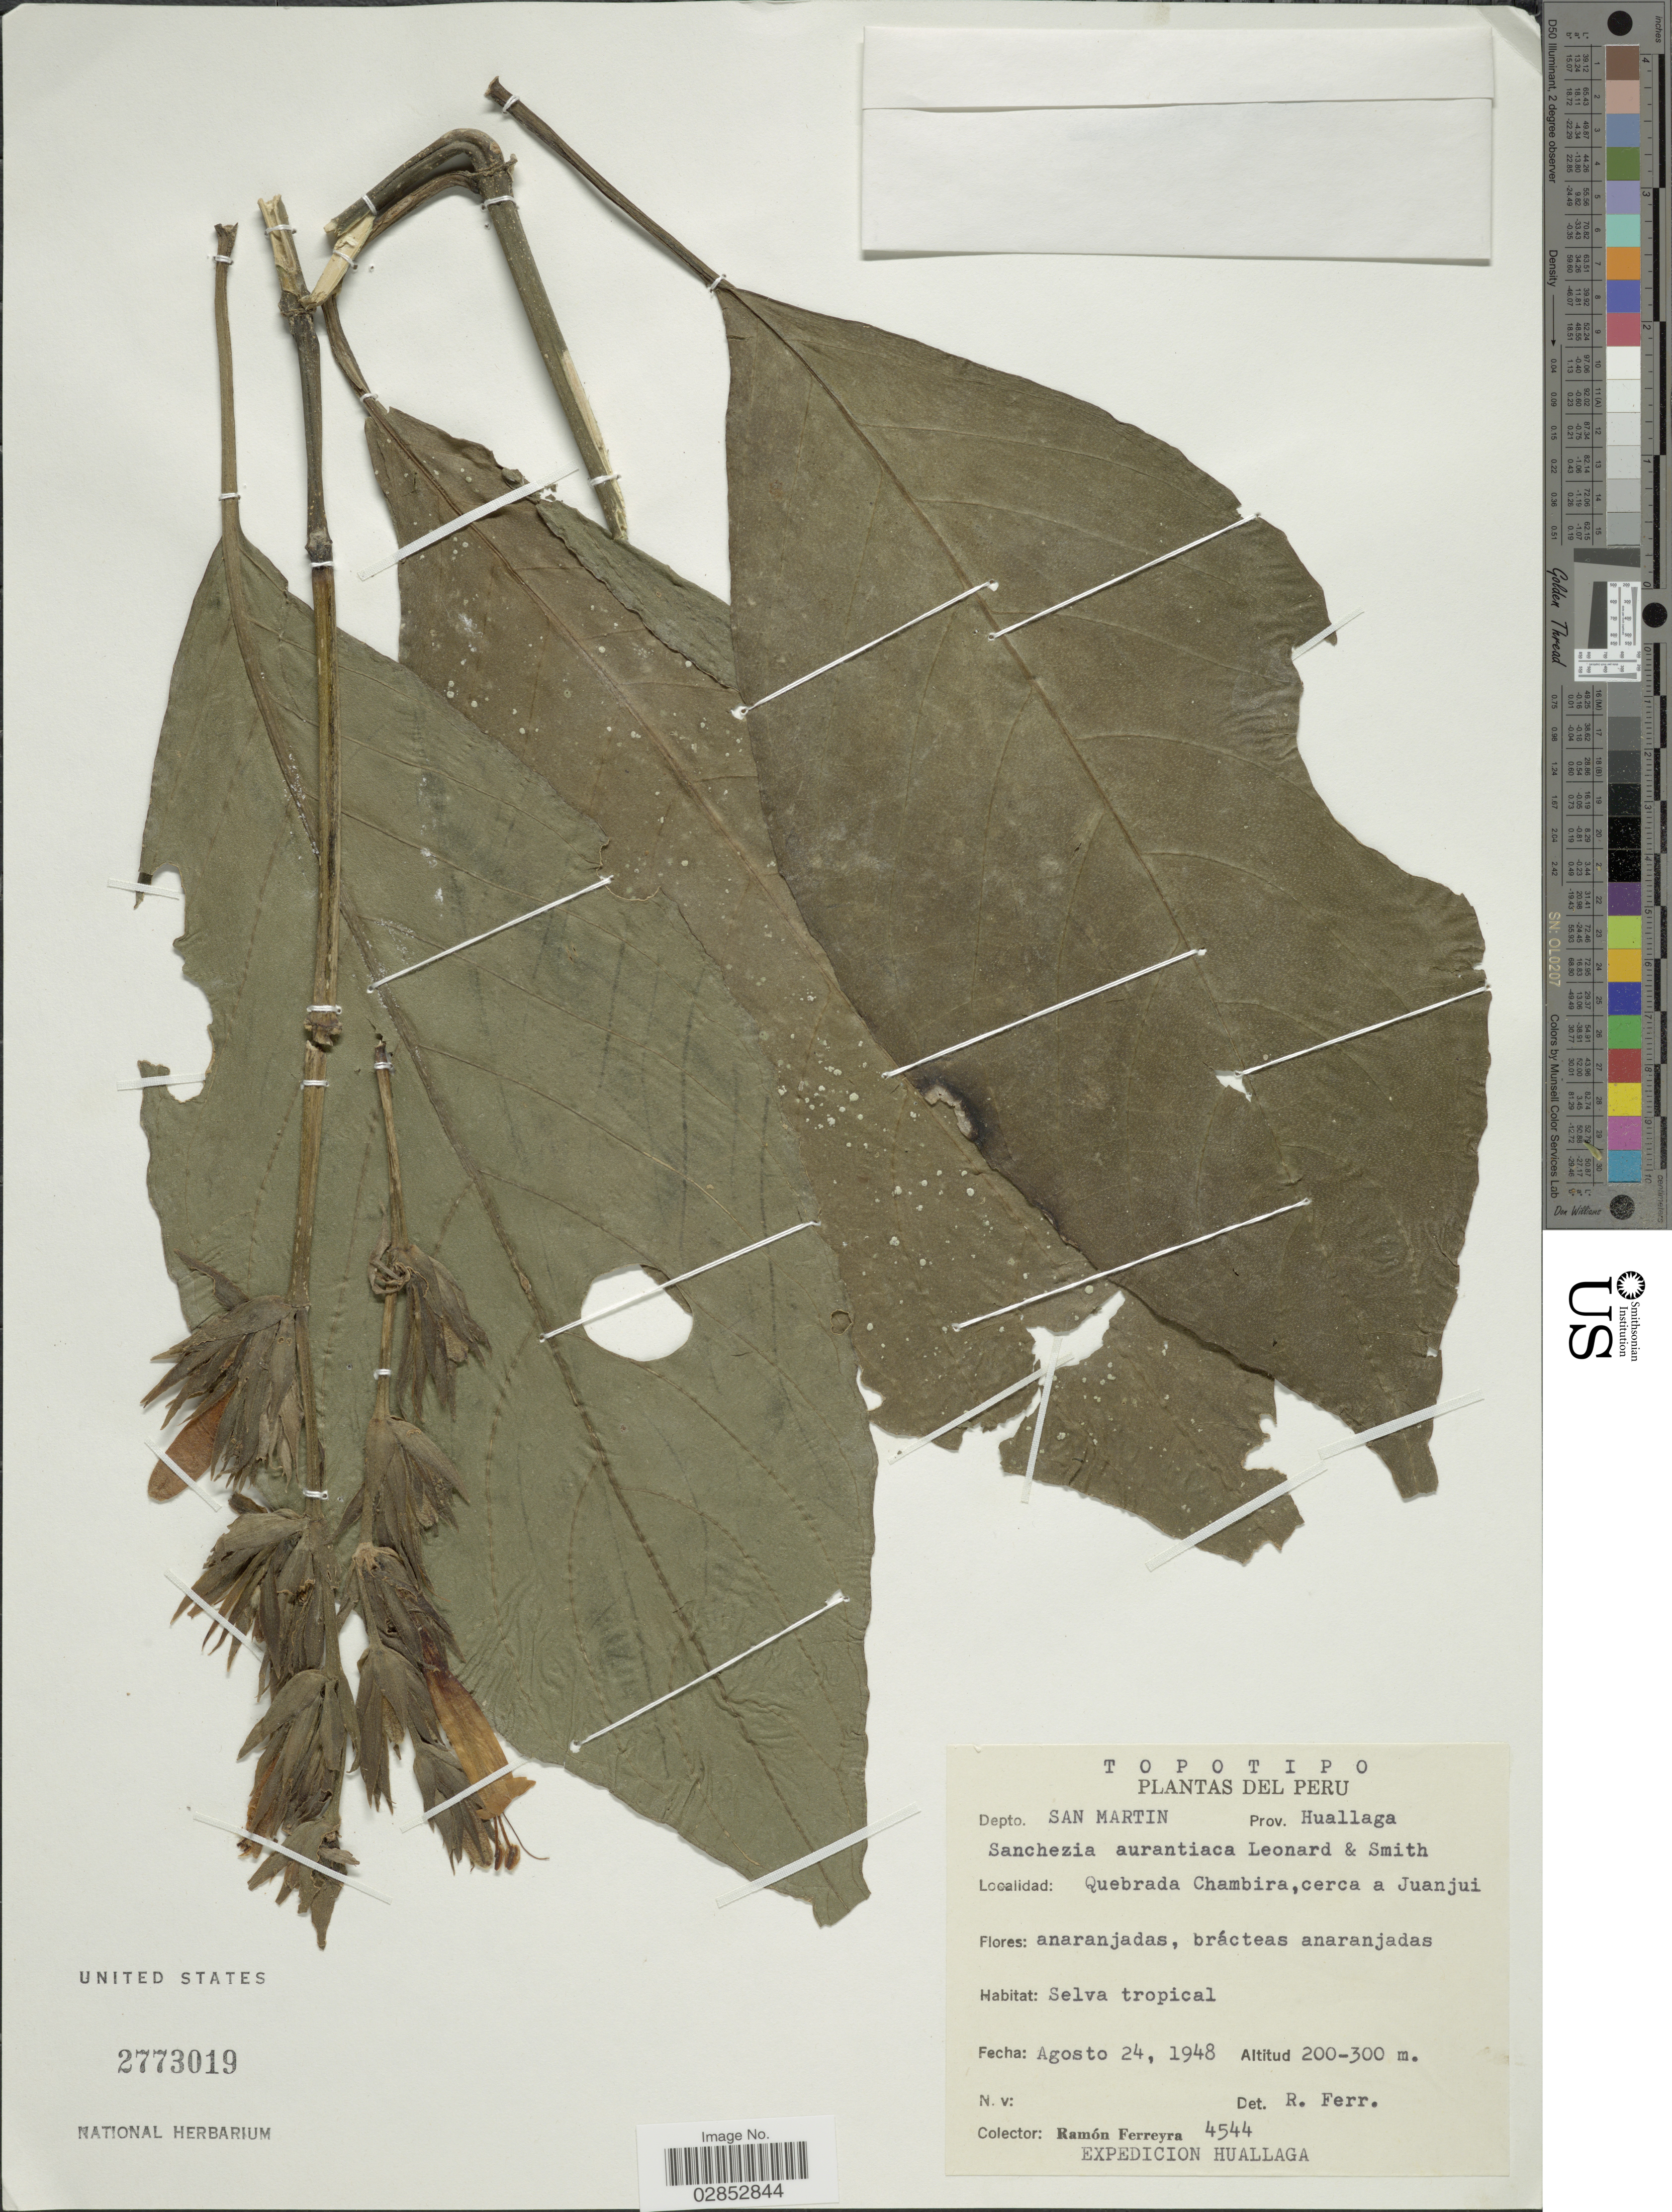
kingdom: Plantae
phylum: Tracheophyta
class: Magnoliopsida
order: Lamiales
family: Acanthaceae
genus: Sanchezia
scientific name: Sanchezia aurantiaca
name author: Leonard & L.B. Sm.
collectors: R. A. Ferreyra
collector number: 4544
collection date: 1948-08-24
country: Peru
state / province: San Martín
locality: Depto. San Martin. Prov. Huallaga. Quebrada Chambira, cerca a Juanjui.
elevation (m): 200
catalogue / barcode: US 2773019